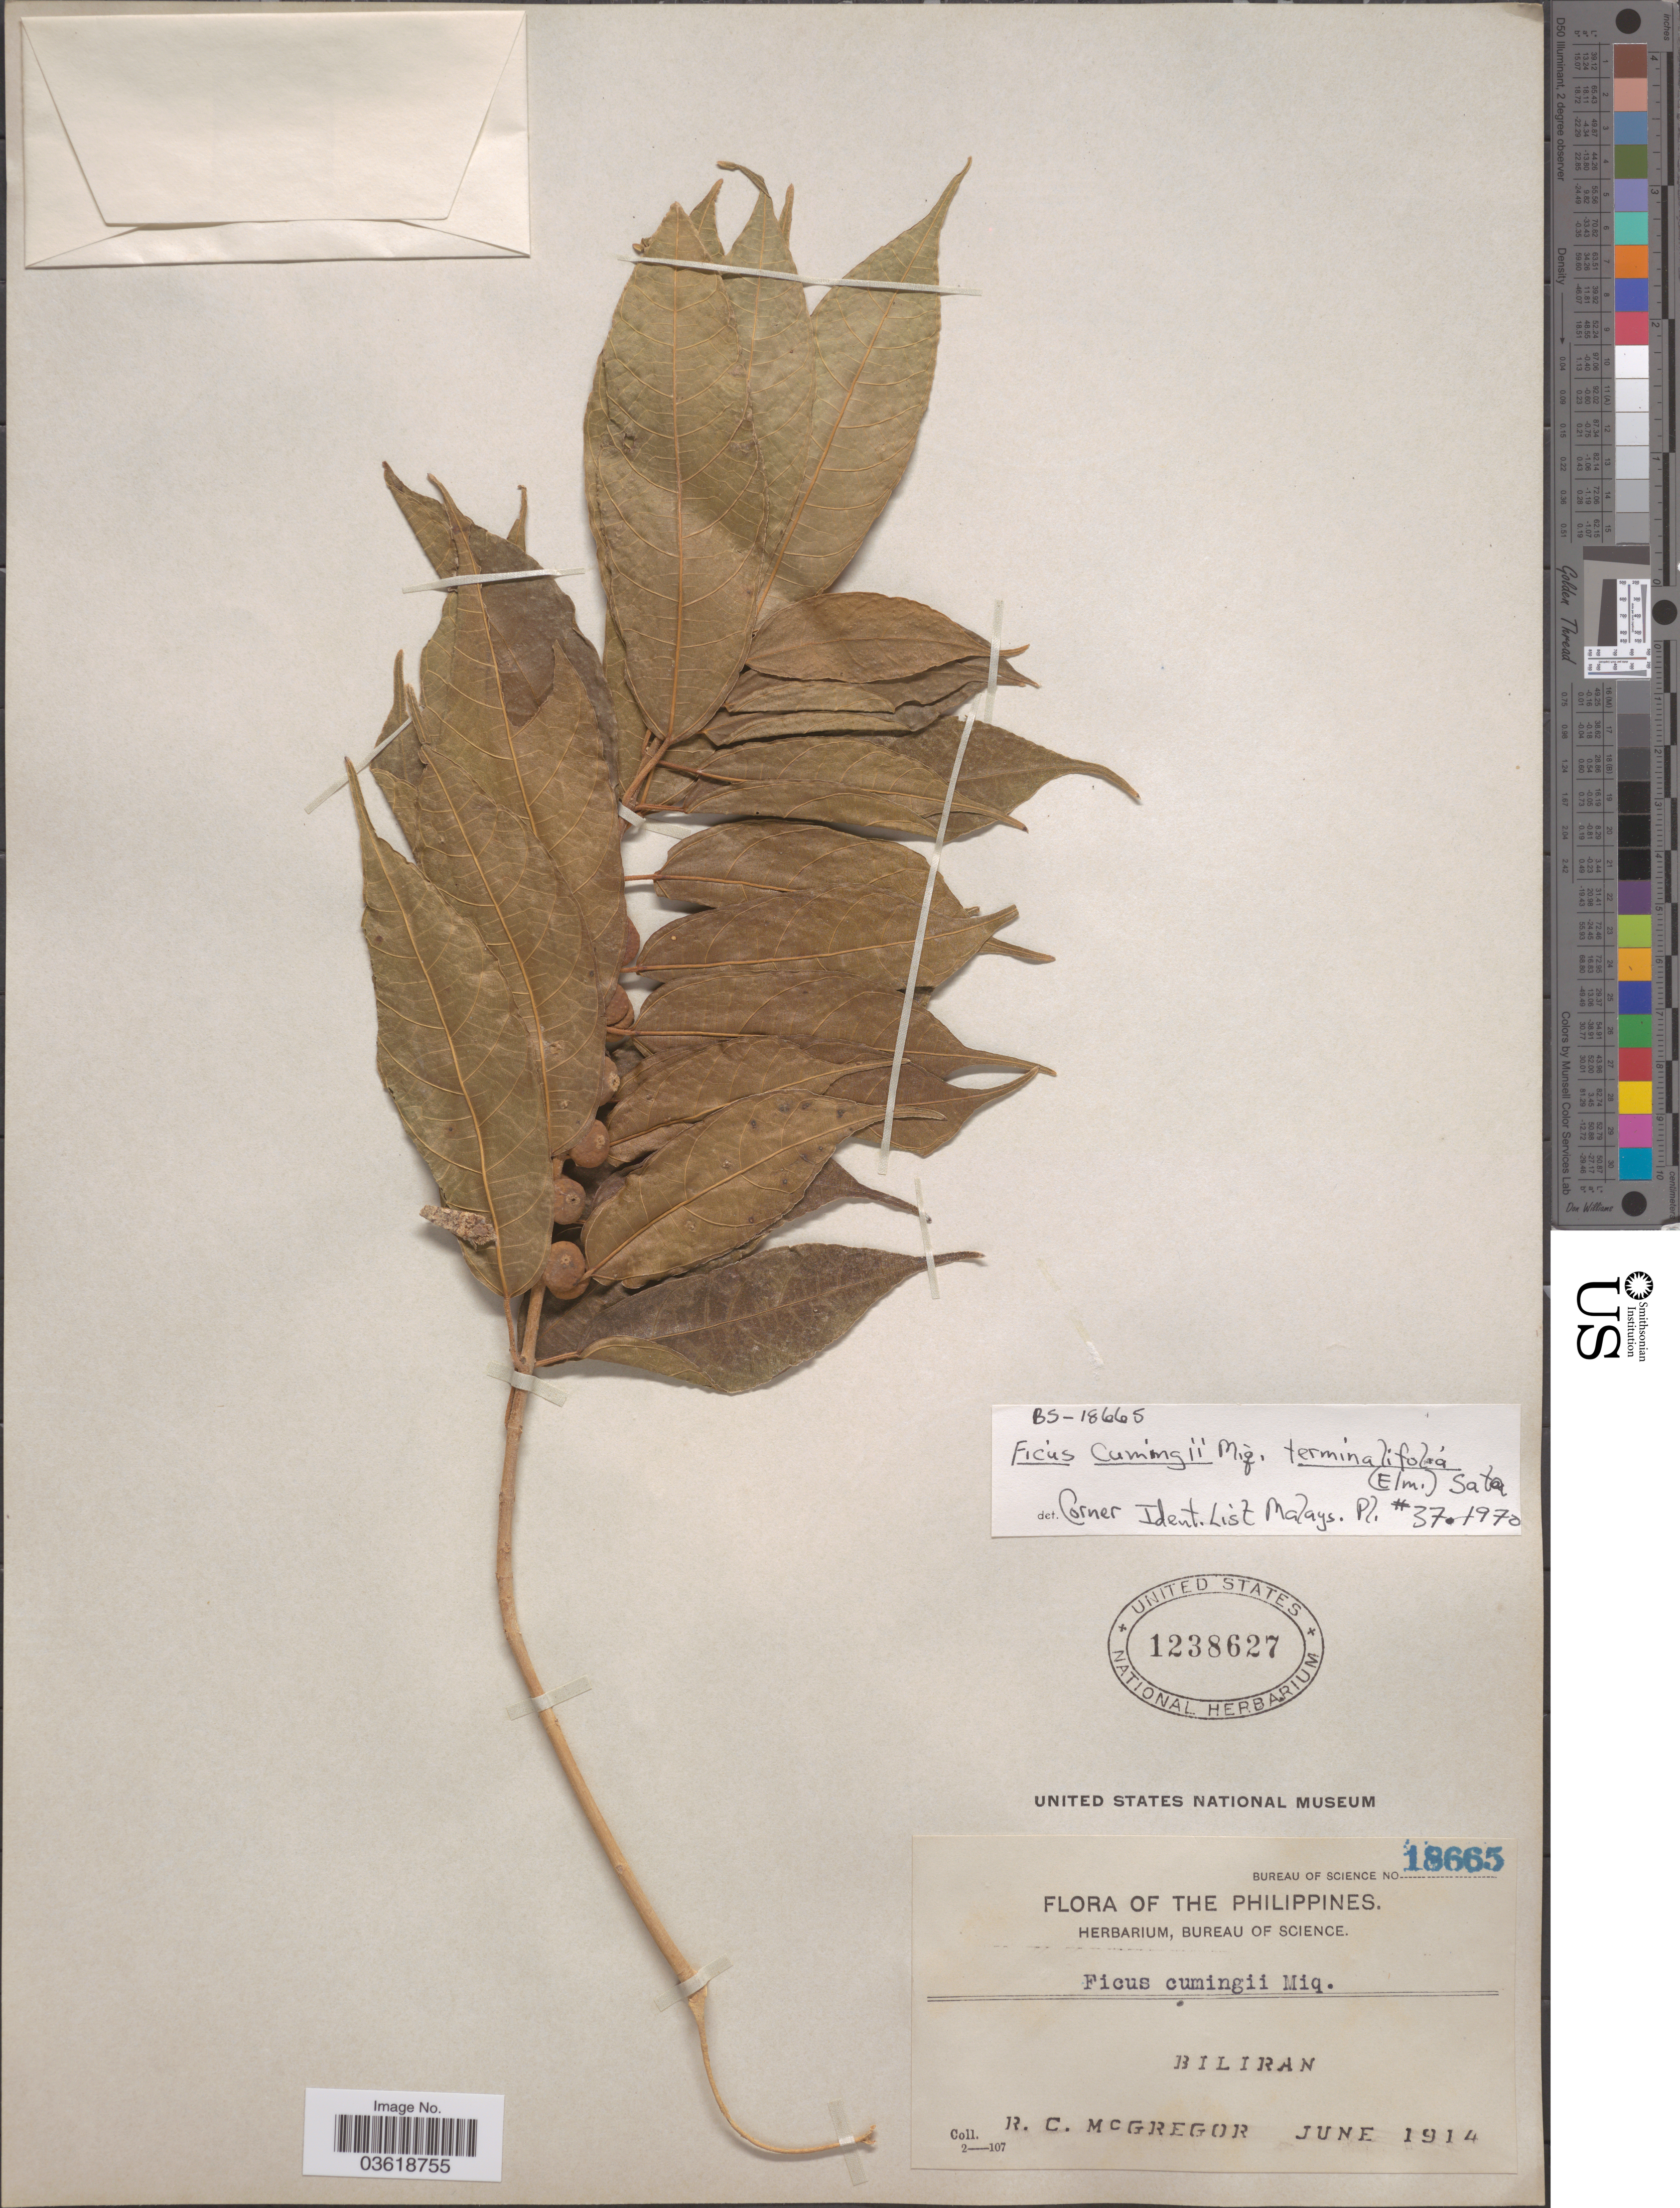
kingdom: Plantae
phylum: Tracheophyta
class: Magnoliopsida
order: Rosales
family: Moraceae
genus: Ficus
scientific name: Ficus cumingii var. terminalifolia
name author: (Elmer) Sata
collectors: R. C. McGregor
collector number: Bureau of Science 18665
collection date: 1914-06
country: Philippines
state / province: Eastern Visayas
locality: Biliran.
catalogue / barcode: US 1238627